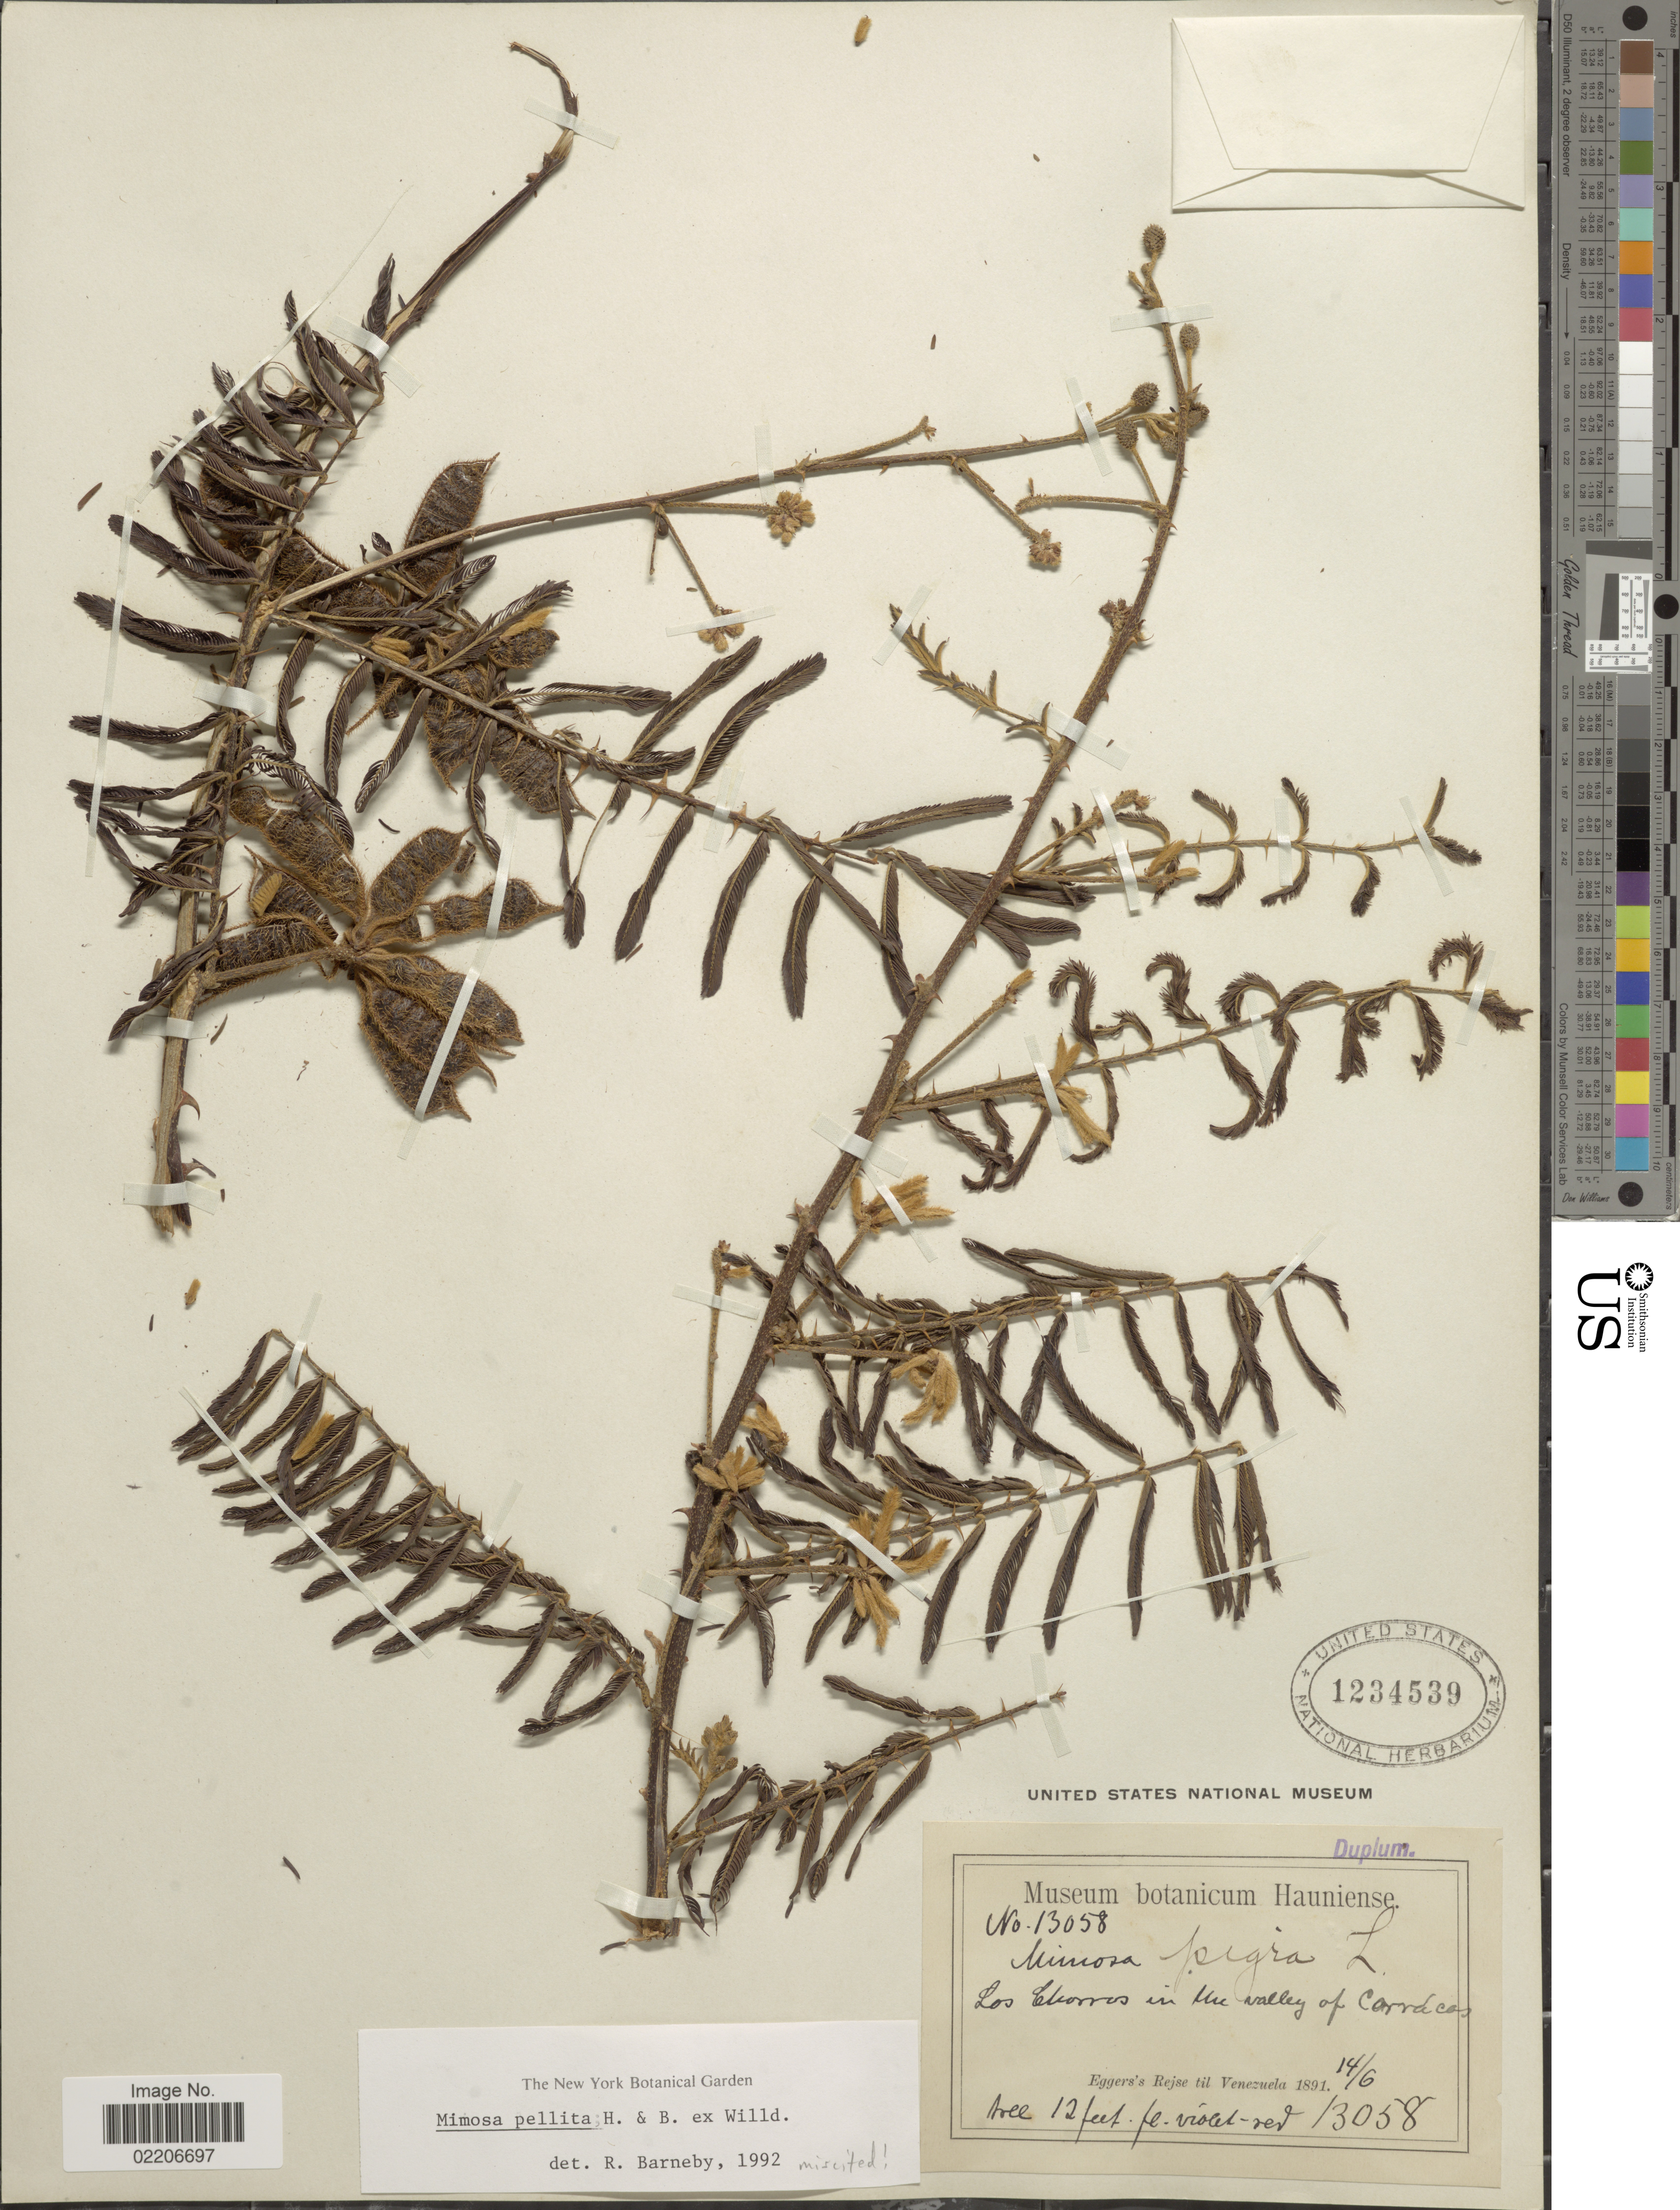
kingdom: Plantae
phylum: Tracheophyta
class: Magnoliopsida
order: Fabales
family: Fabaceae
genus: Mimosa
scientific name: Mimosa pellita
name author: Humb. & Bonpl. ex Willd.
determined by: Barneby, Rupert C., (NY)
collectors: -. Eggers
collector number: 13058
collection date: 1891-06-14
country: Venezuela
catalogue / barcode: US 1234539